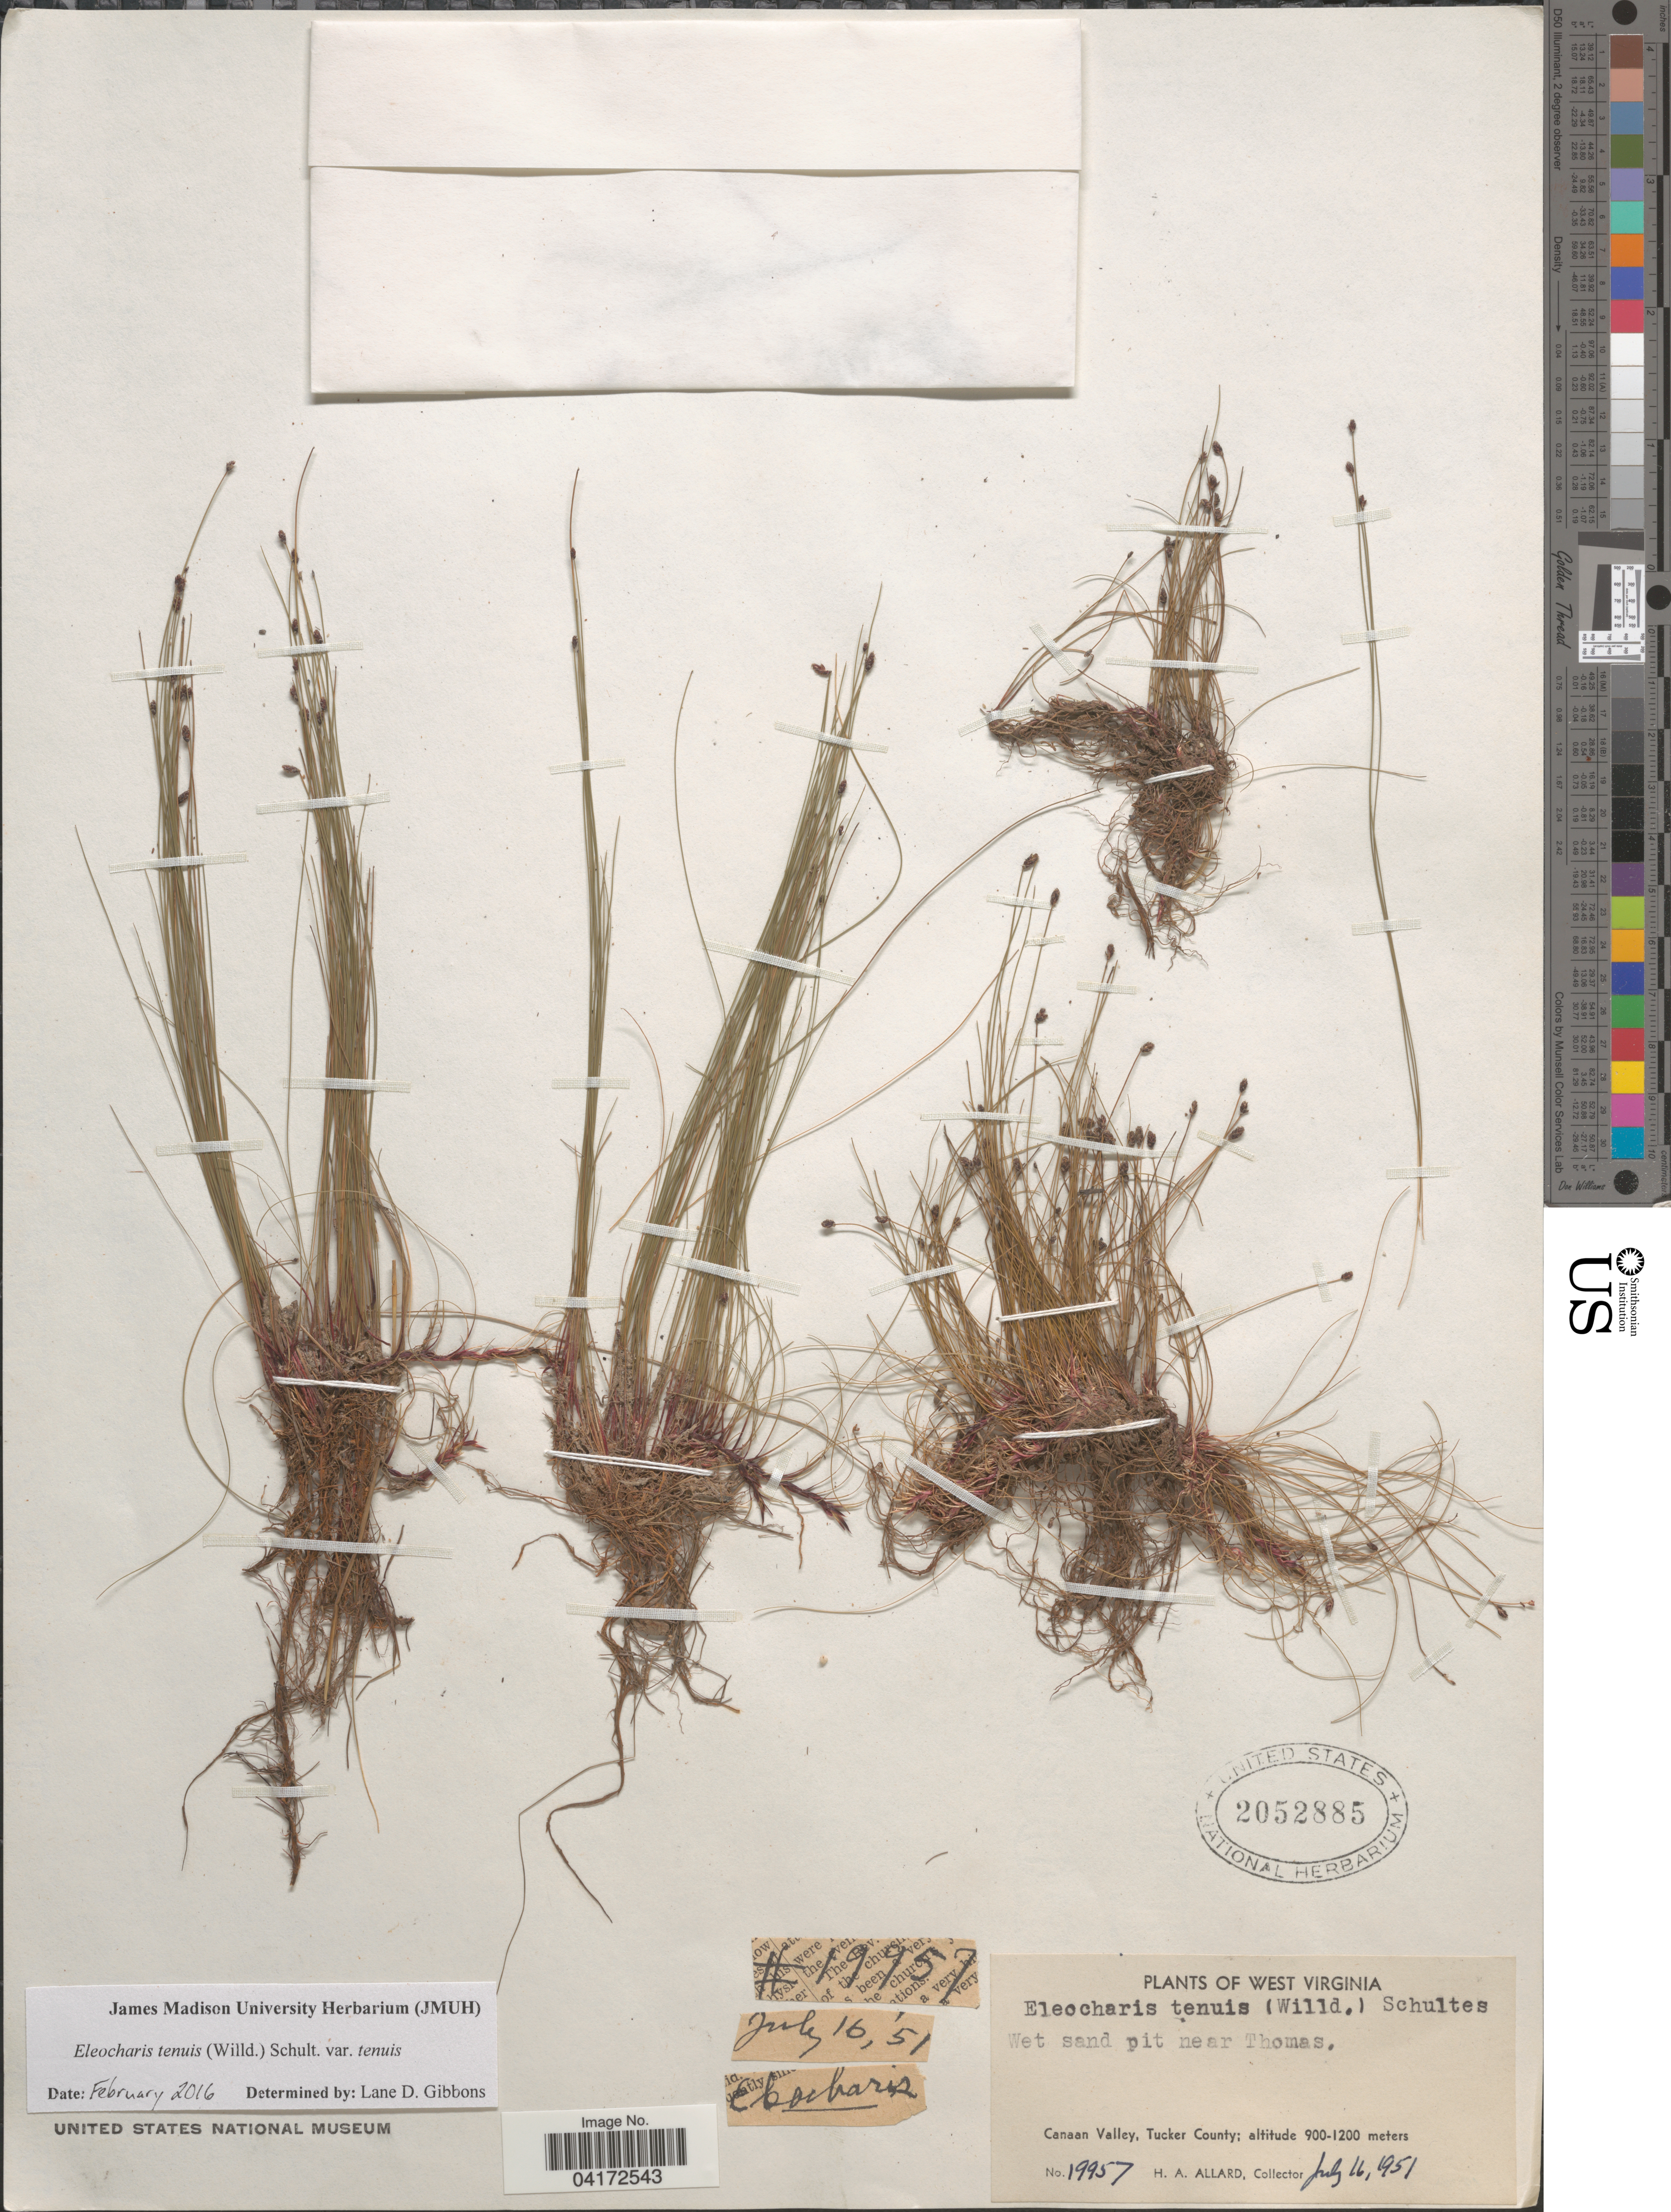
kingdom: Plantae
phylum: Tracheophyta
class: Liliopsida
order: Poales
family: Cyperaceae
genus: Eleocharis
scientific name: Eleocharis tenuis var. tenuis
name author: (Willd.) Schult.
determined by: Gibbons, Lane D.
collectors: H. A. Allard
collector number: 19957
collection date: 1951-07-16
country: United States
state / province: West Virginia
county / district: Tucker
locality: Wet sand pit near Thomas. Canaan Valley, Tucker County.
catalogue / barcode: US 2052885